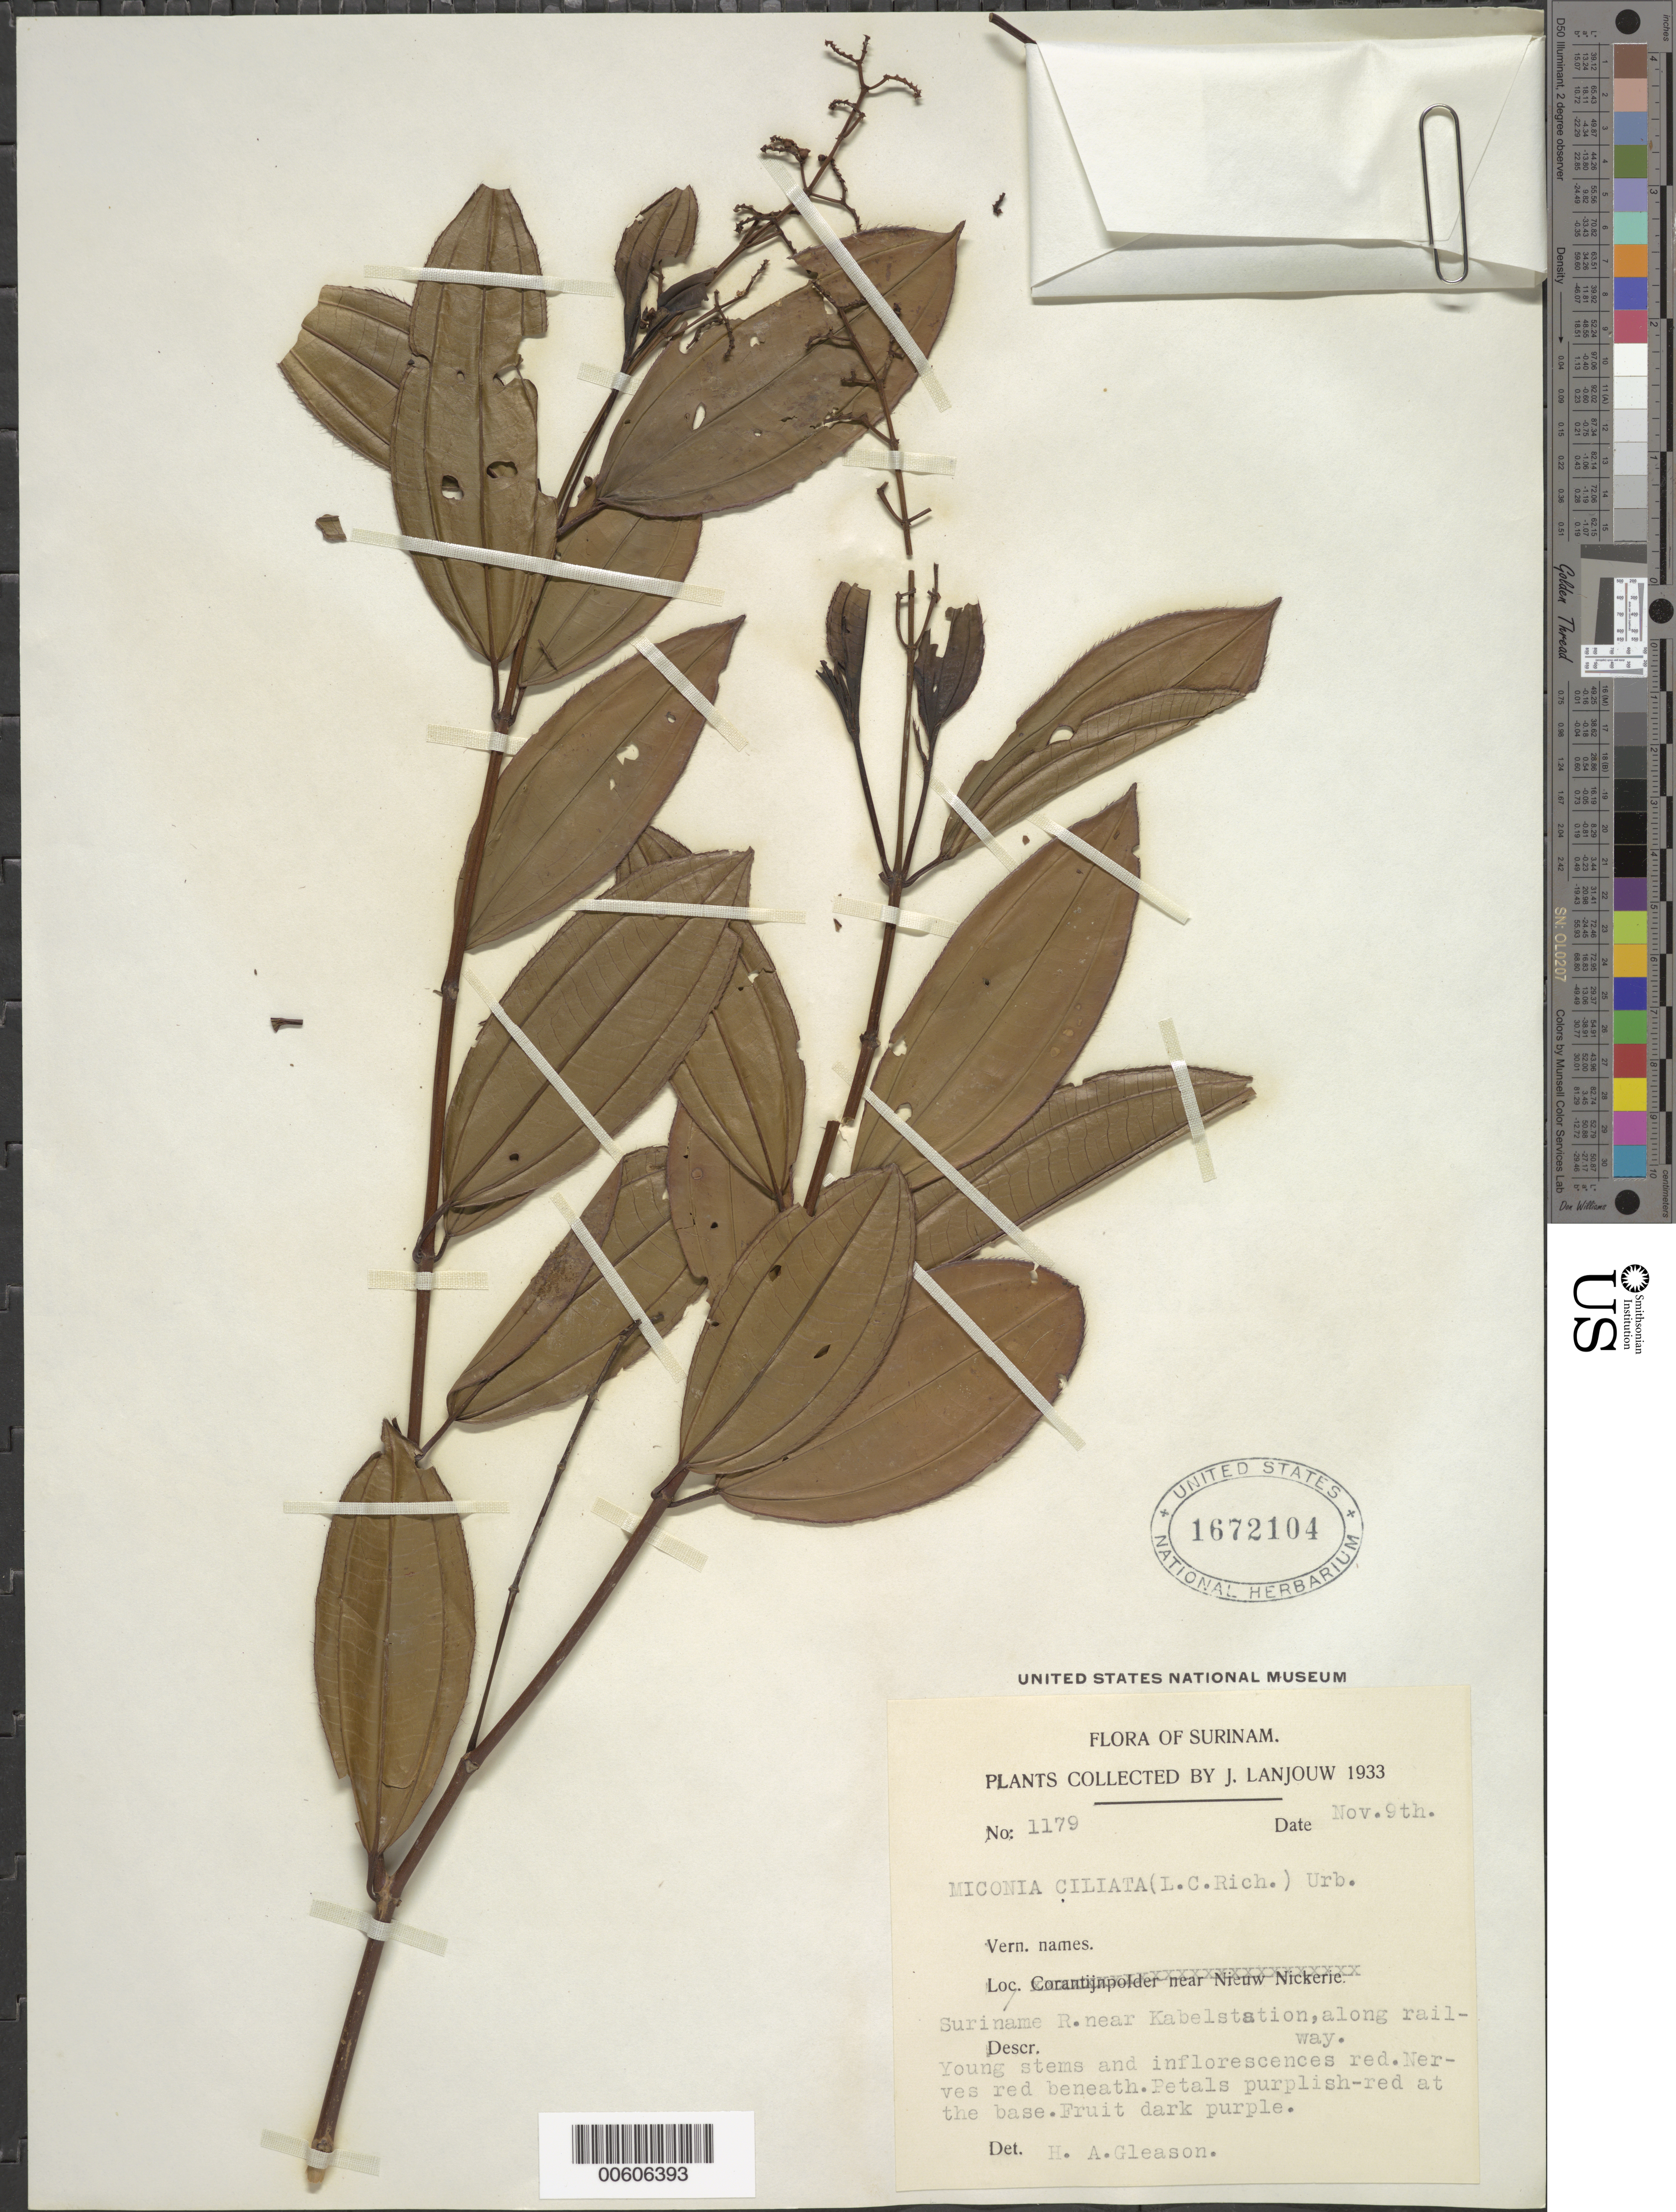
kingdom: Plantae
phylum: Tracheophyta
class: Magnoliopsida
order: Myrtales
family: Melastomataceae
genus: Miconia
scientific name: Miconia ciliata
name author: (Rich.) DC.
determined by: Gleason, H. A.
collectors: J. Lanjouw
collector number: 1179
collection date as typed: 9-Nov-33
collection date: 1933-11-09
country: Suriname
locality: Surinam R., near Kabelstation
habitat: Along railway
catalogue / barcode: US 1672104